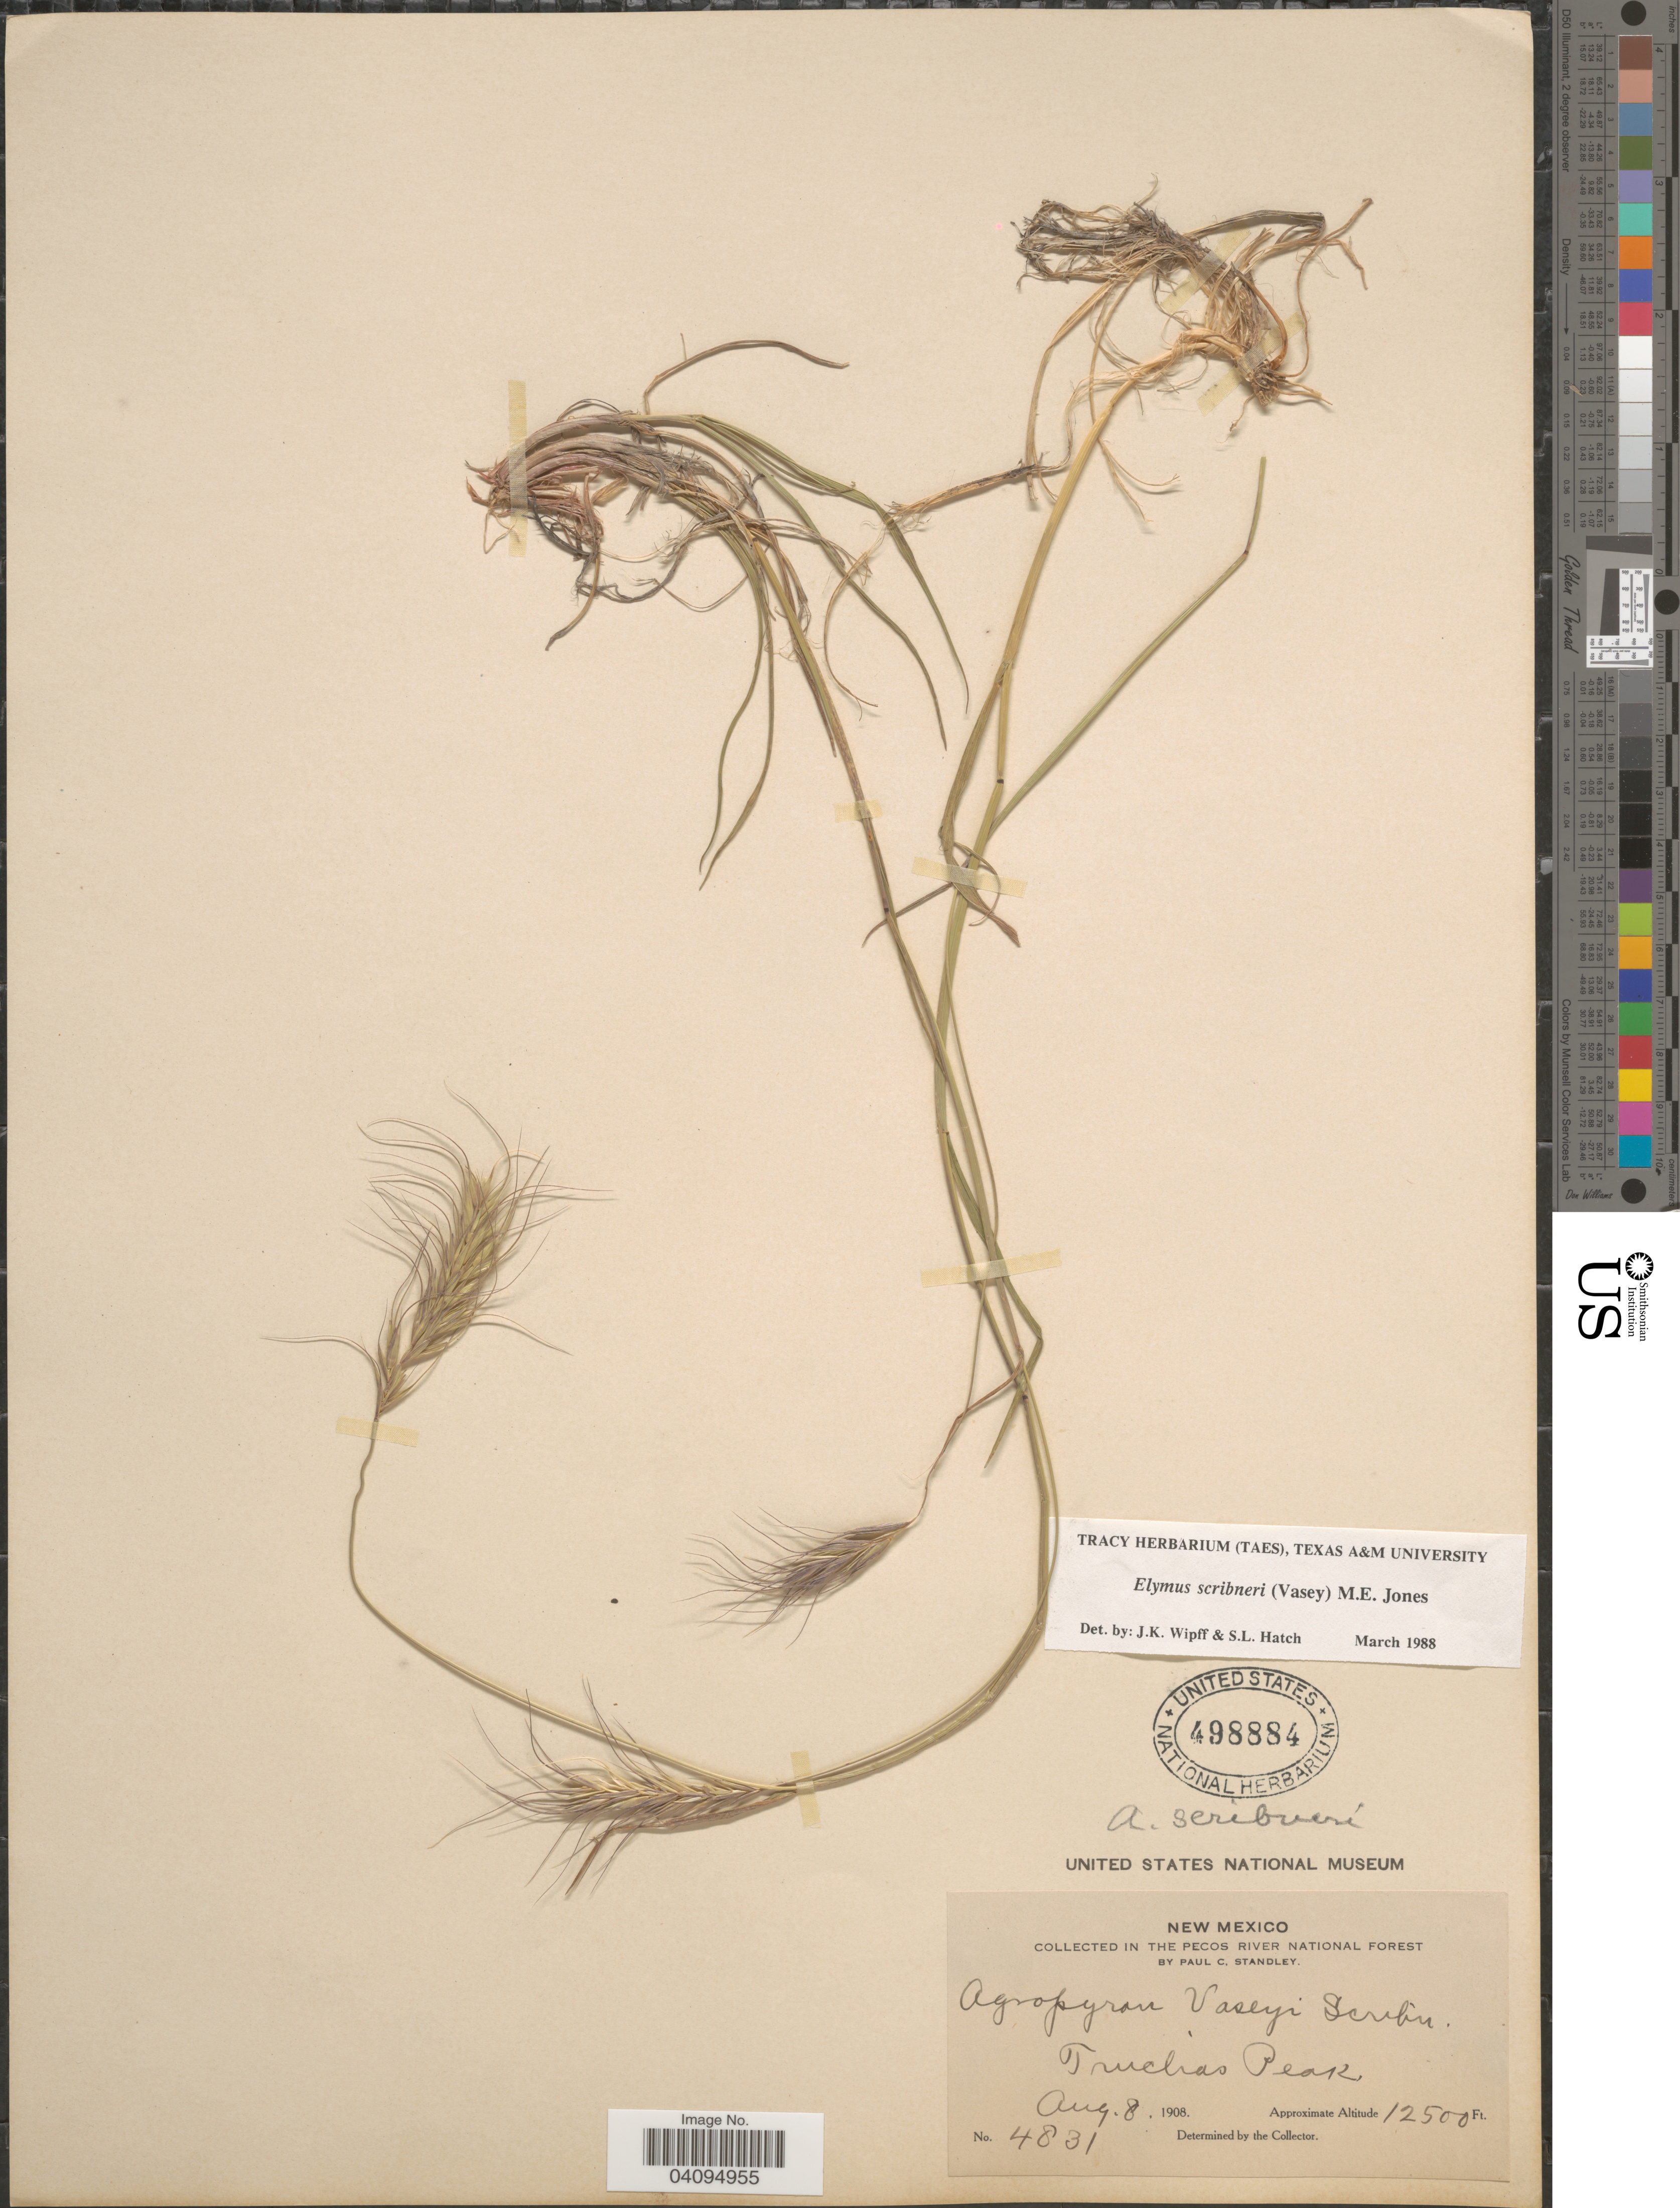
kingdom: Plantae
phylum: Tracheophyta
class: Liliopsida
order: Poales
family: Poaceae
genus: Elymus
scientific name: Elymus scribneri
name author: (Vasey) M.E. Jones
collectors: P. C. Standley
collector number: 4831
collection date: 1908-08-08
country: United States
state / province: New Mexico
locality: In The Pecos River National Forest. Truchas Peak.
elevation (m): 3810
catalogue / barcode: US 498884